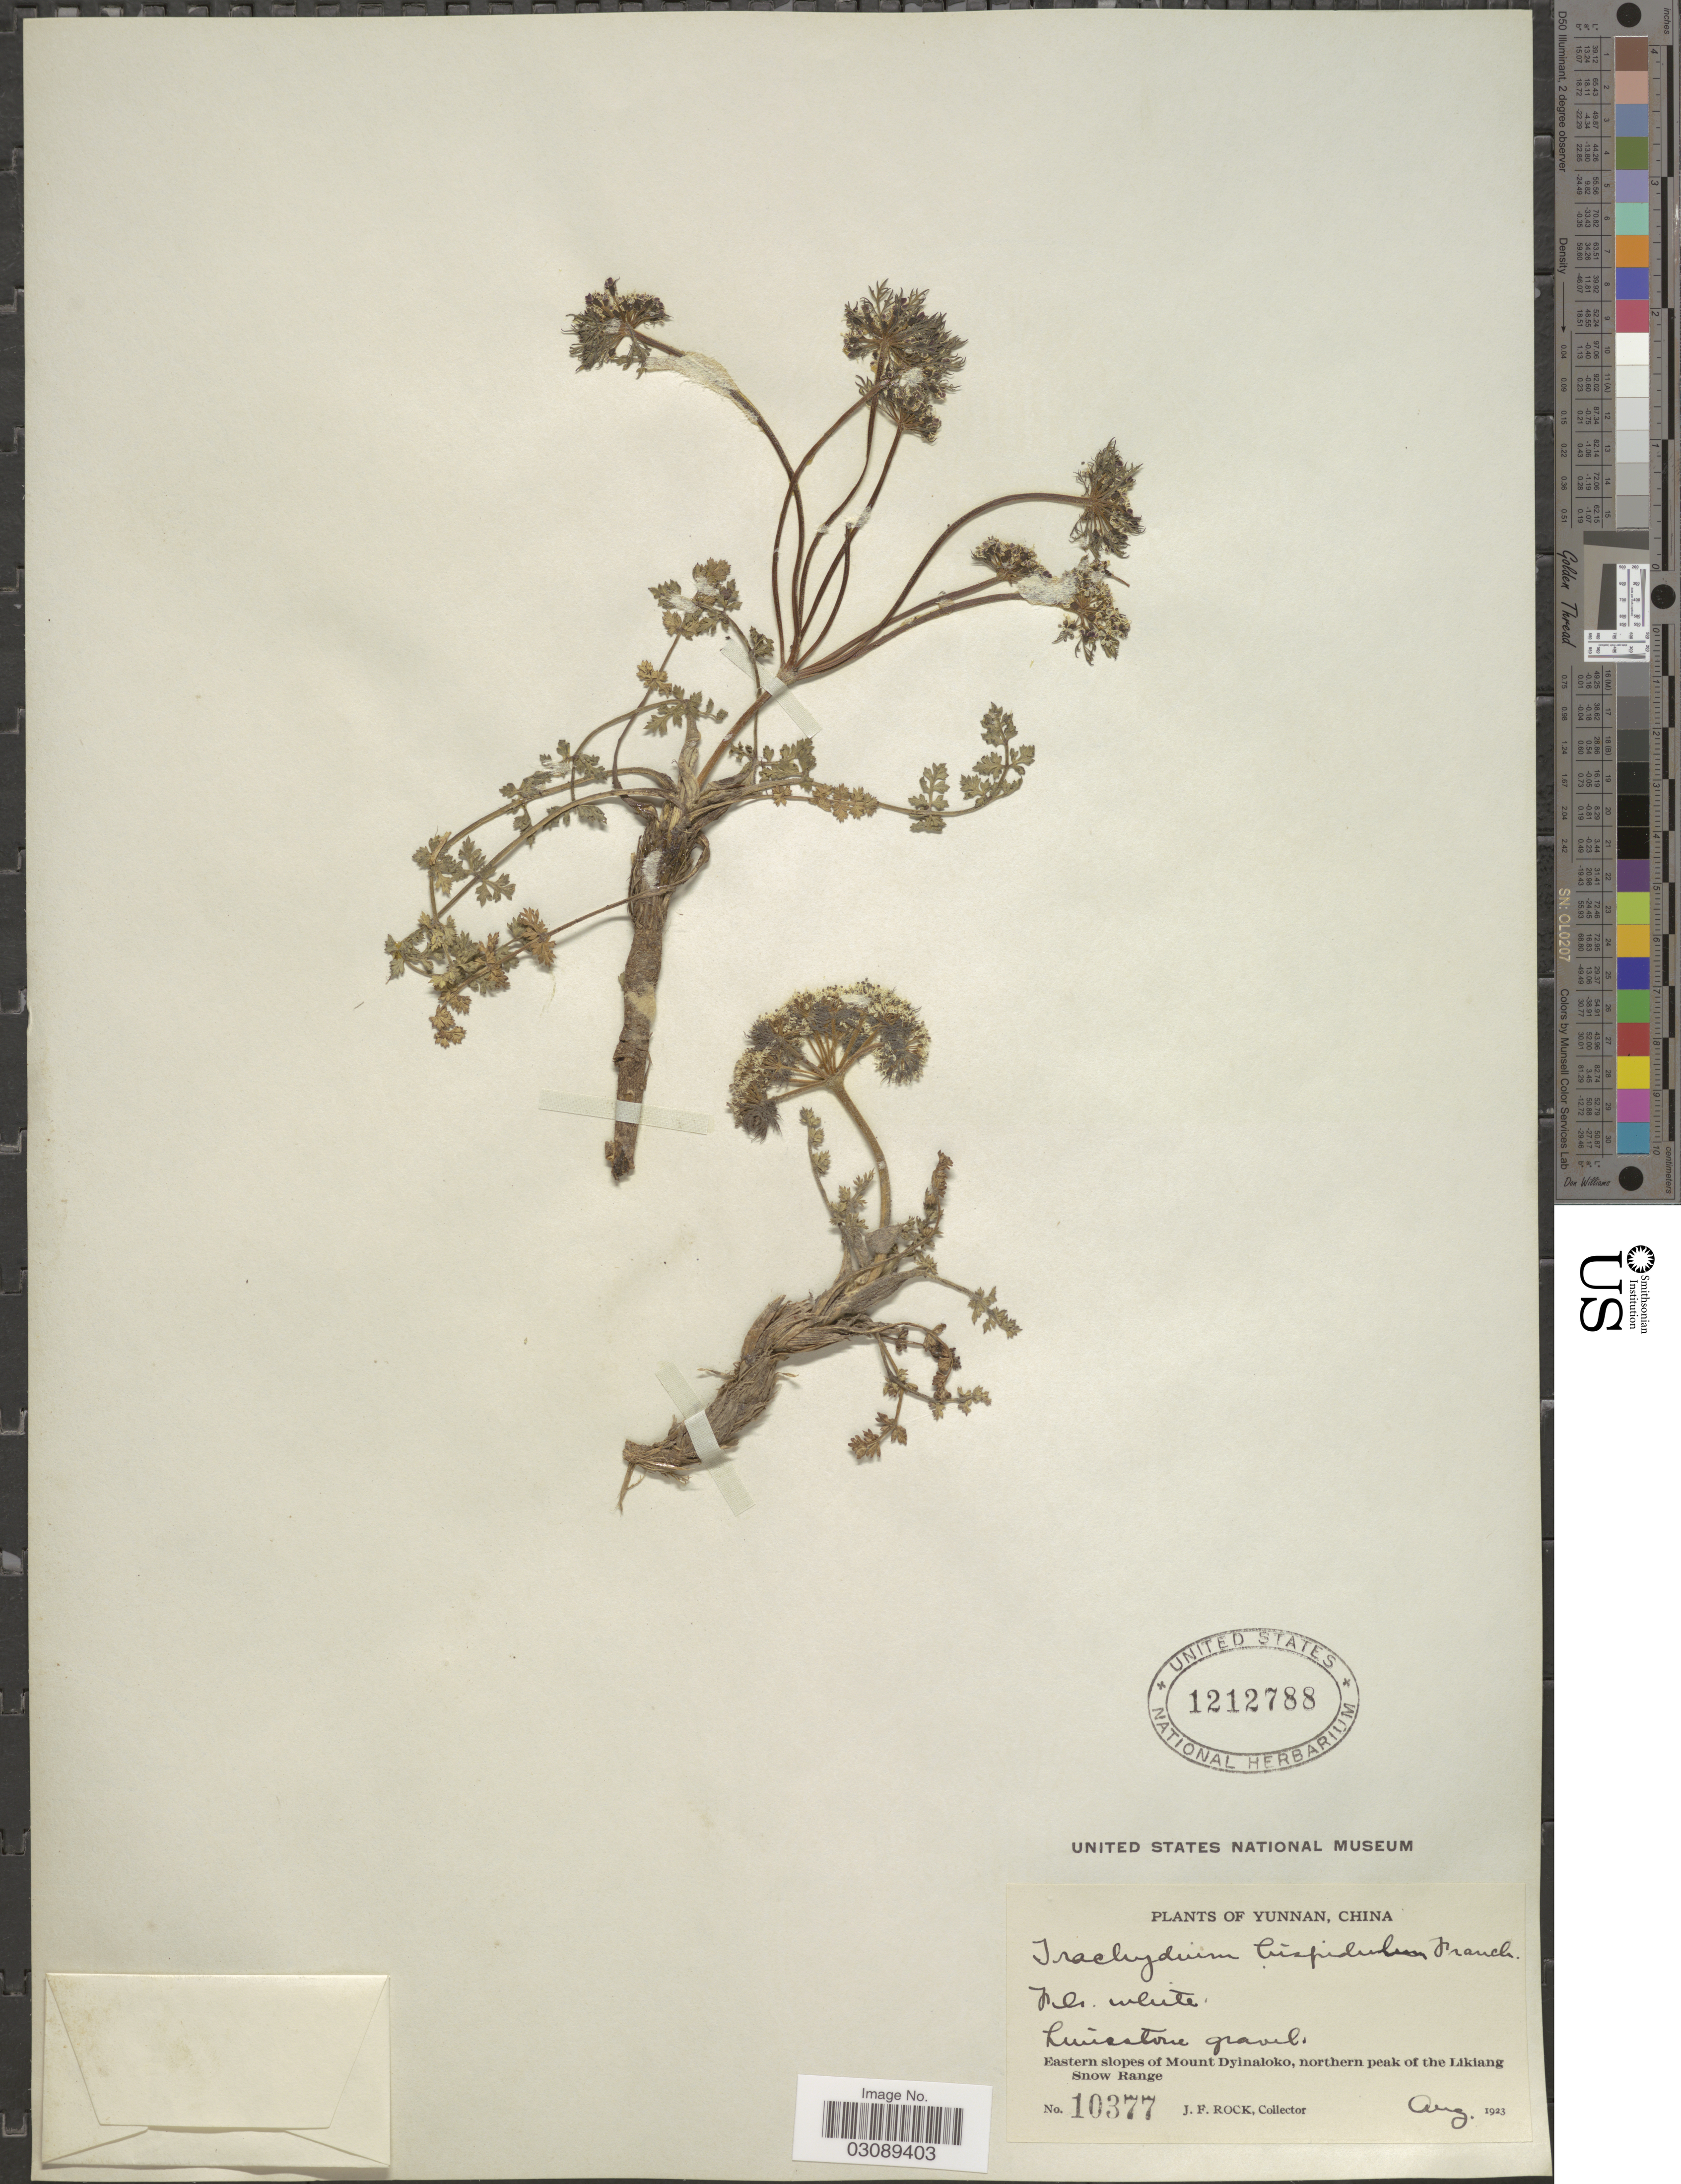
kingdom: Plantae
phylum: Tracheophyta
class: Magnoliopsida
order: Apiales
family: Apiaceae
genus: Ligusticopsis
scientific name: Ligusticopsis hispida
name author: (H. Wolff) Lavrova & Kljuykov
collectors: J. Rock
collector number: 10377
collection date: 1923-08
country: China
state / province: Yunnan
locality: Eastern slopes of Mount Dyinaloko, northern peak of the Likiang Snow Range.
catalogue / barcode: US 1212788